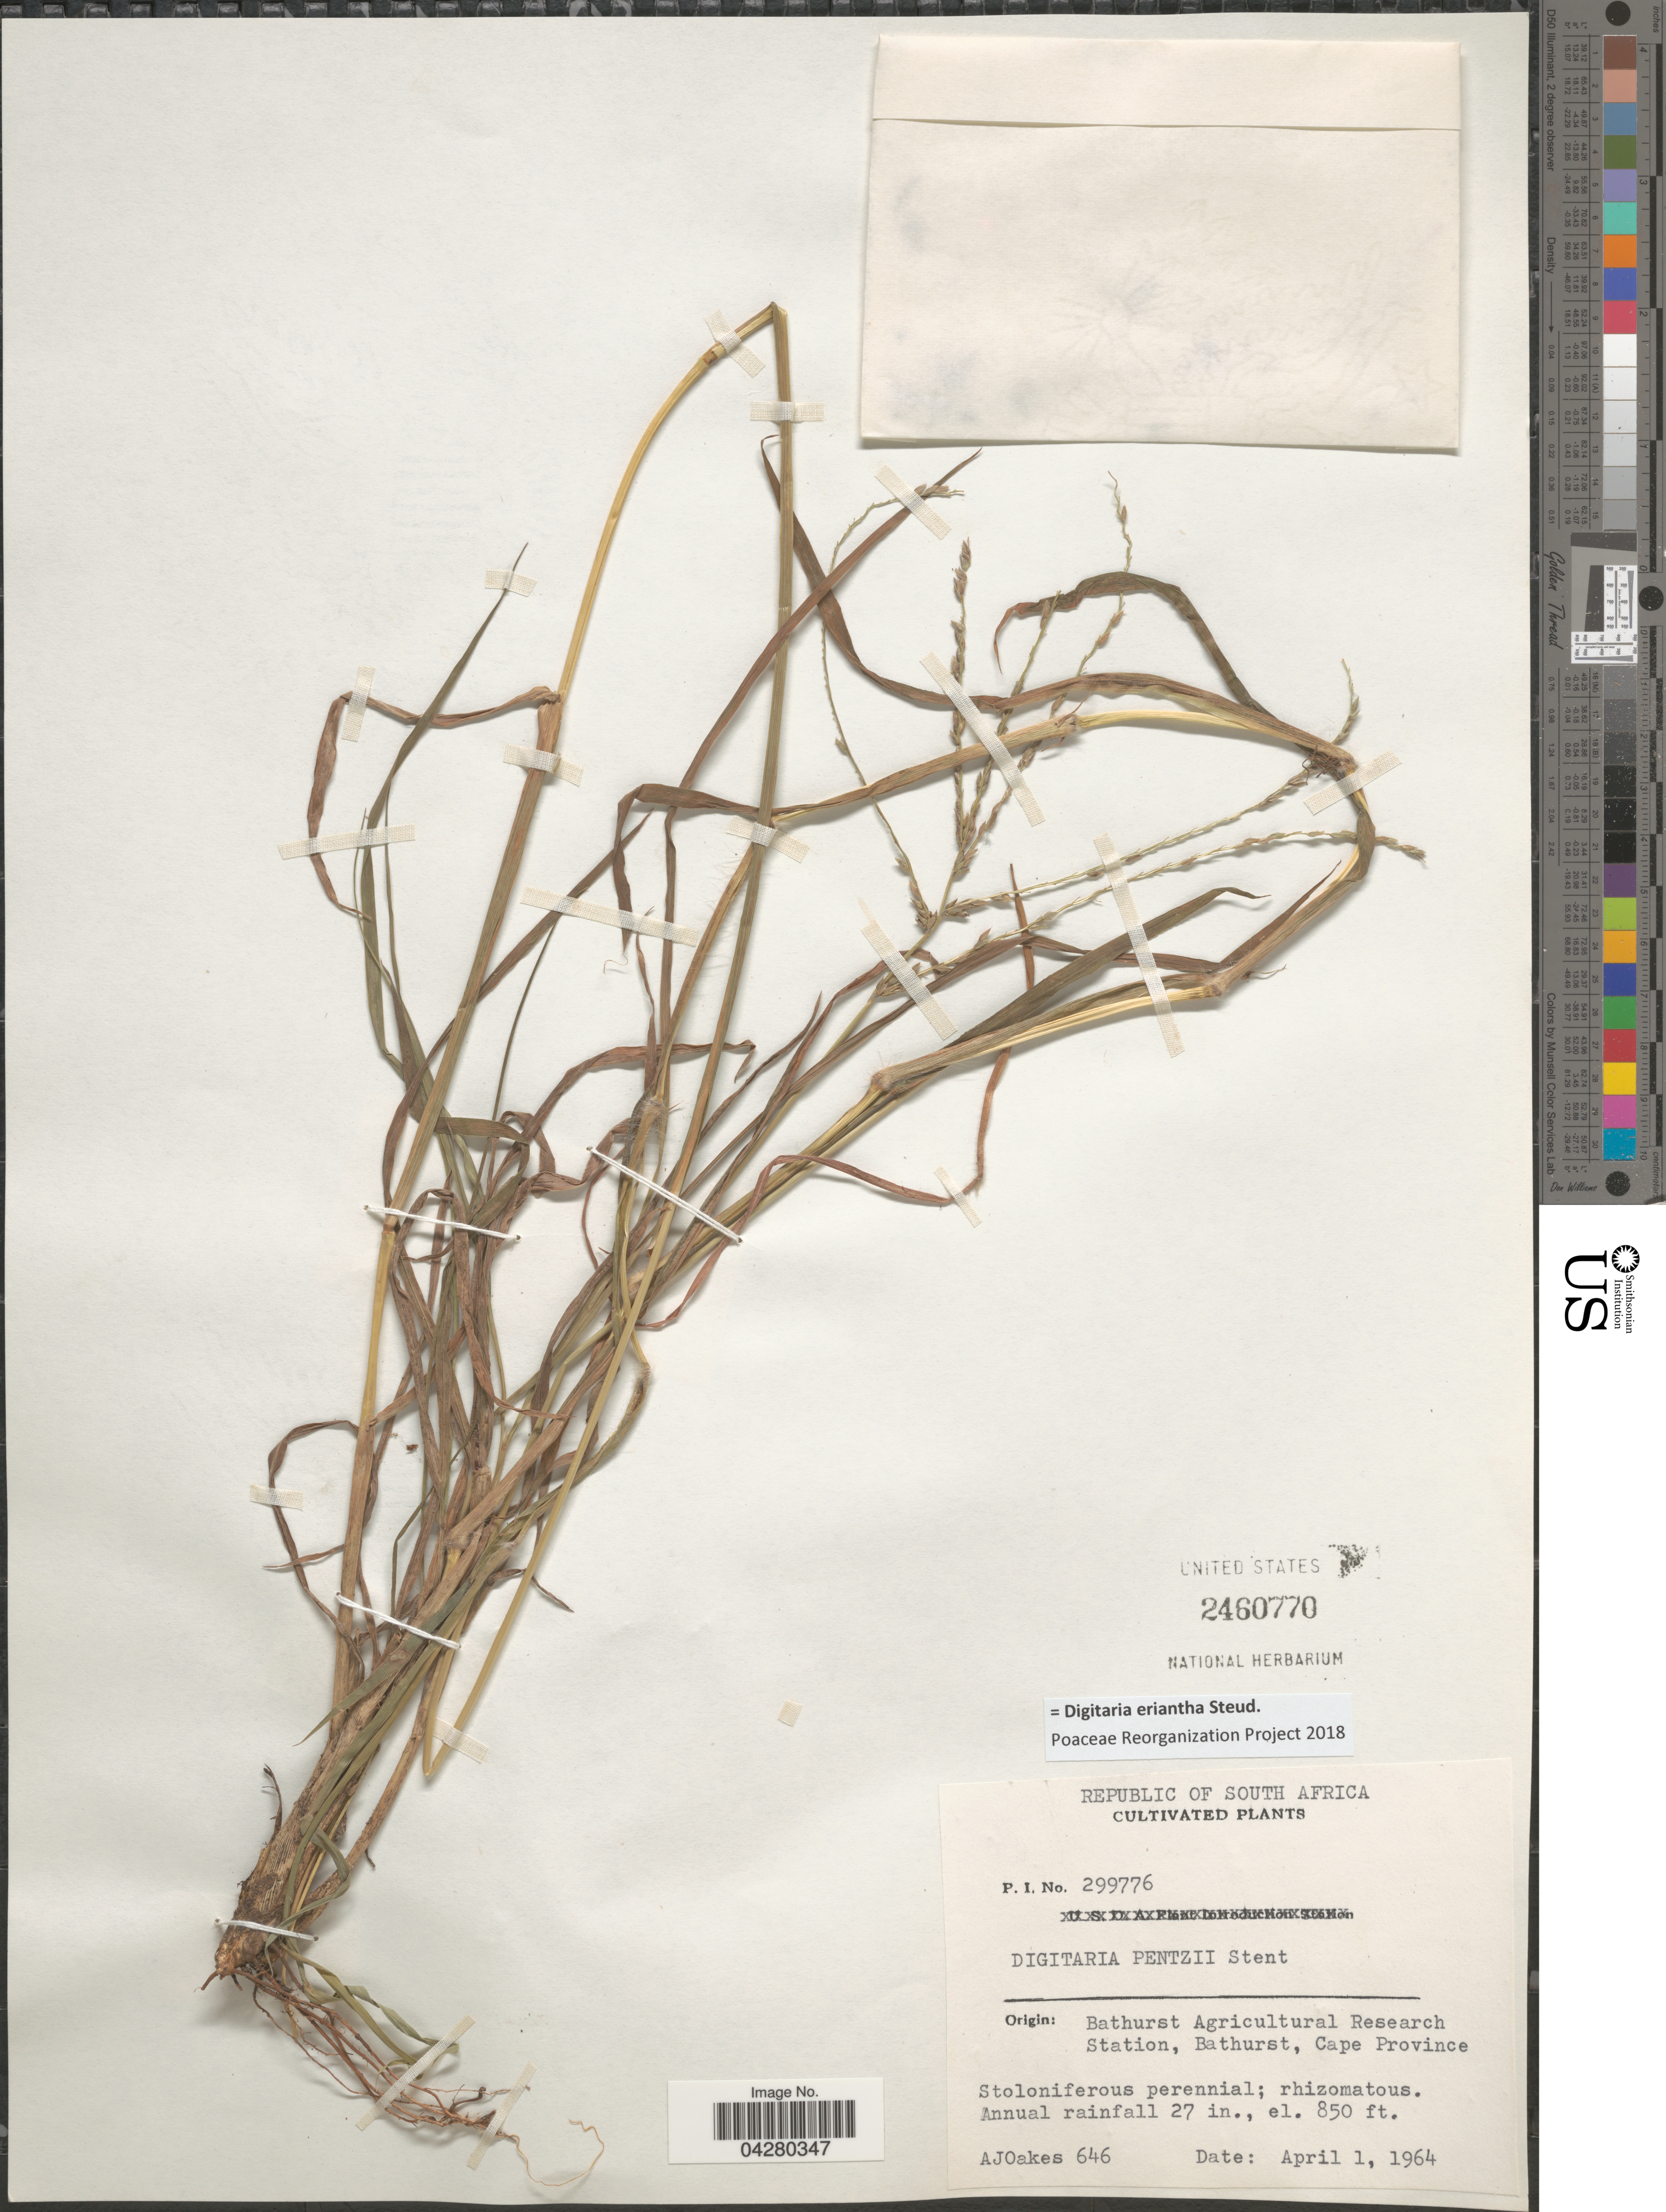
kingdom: Plantae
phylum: Tracheophyta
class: Liliopsida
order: Poales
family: Poaceae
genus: Digitaria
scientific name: Digitaria eriantha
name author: Steud.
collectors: A. Oakes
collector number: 646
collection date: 1964-04-01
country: South Africa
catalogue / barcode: US 2460770